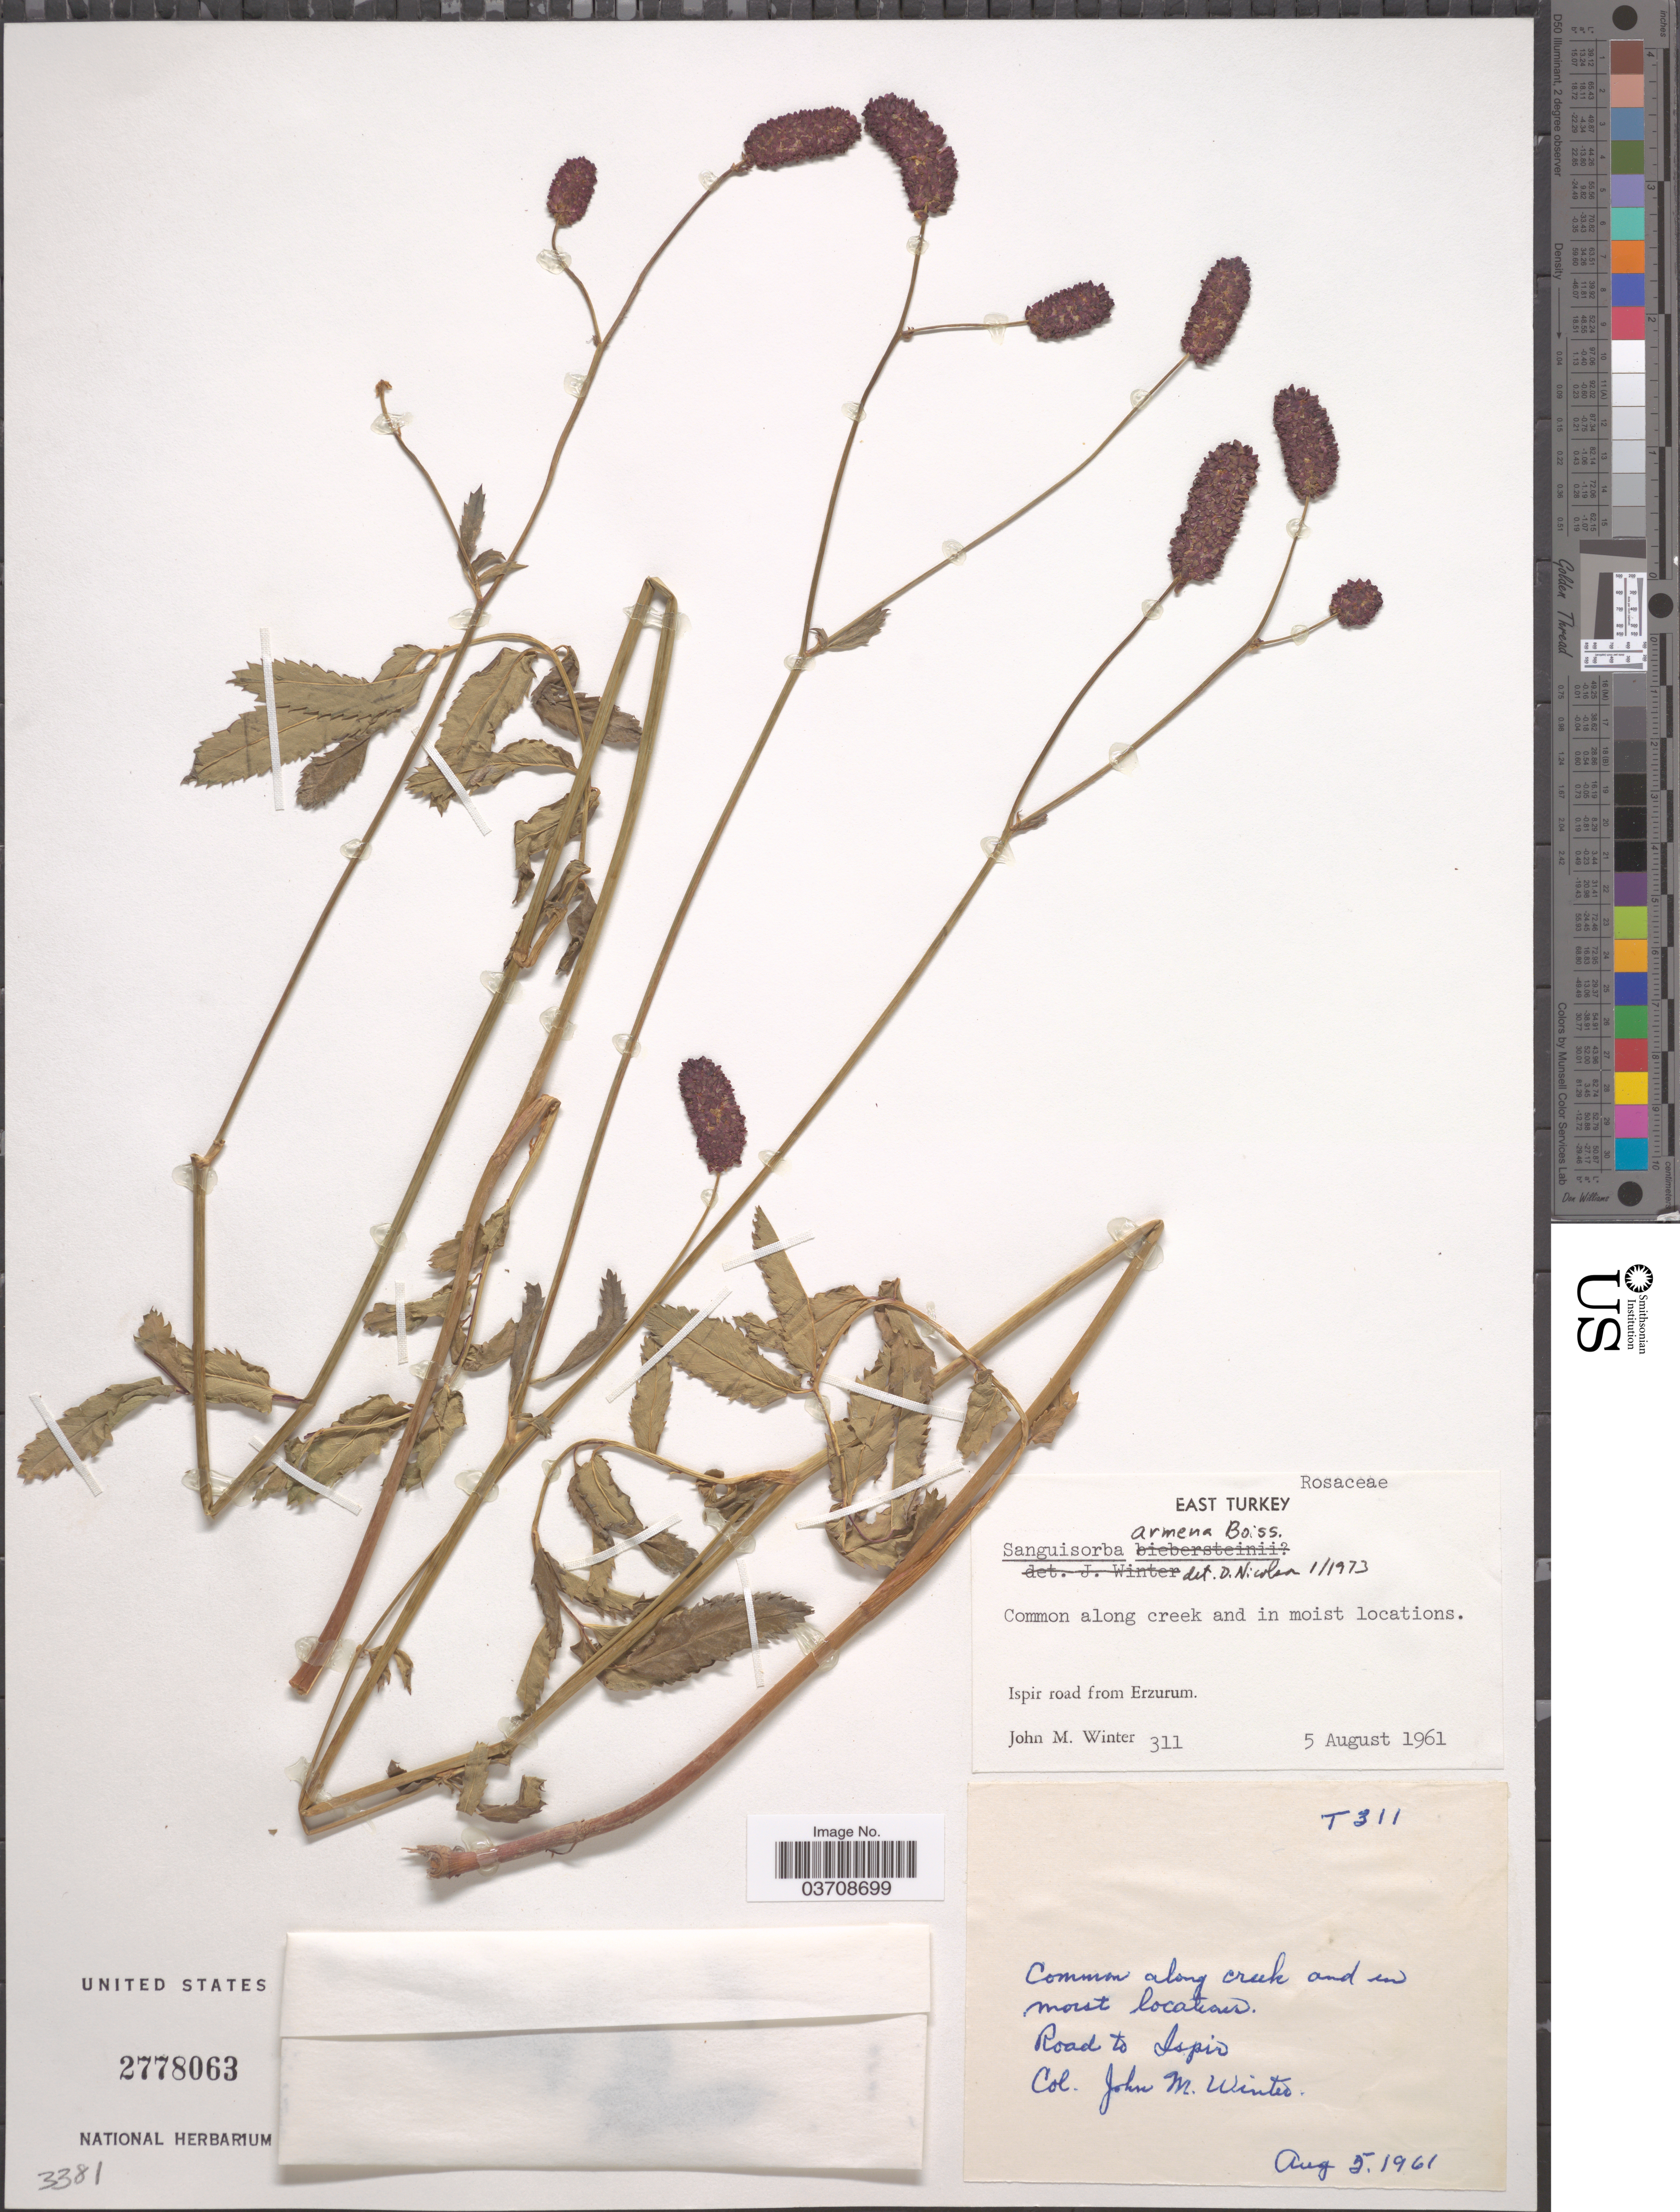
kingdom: Plantae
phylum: Tracheophyta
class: Magnoliopsida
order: Rosales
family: Rosaceae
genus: Sanguisorba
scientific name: Sanguisorba armena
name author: Boiss.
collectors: J. M. Winter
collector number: T311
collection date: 1961-08-05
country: Turkey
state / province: Erzurum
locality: Ispir road from Erzurum.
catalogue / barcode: US 2778063